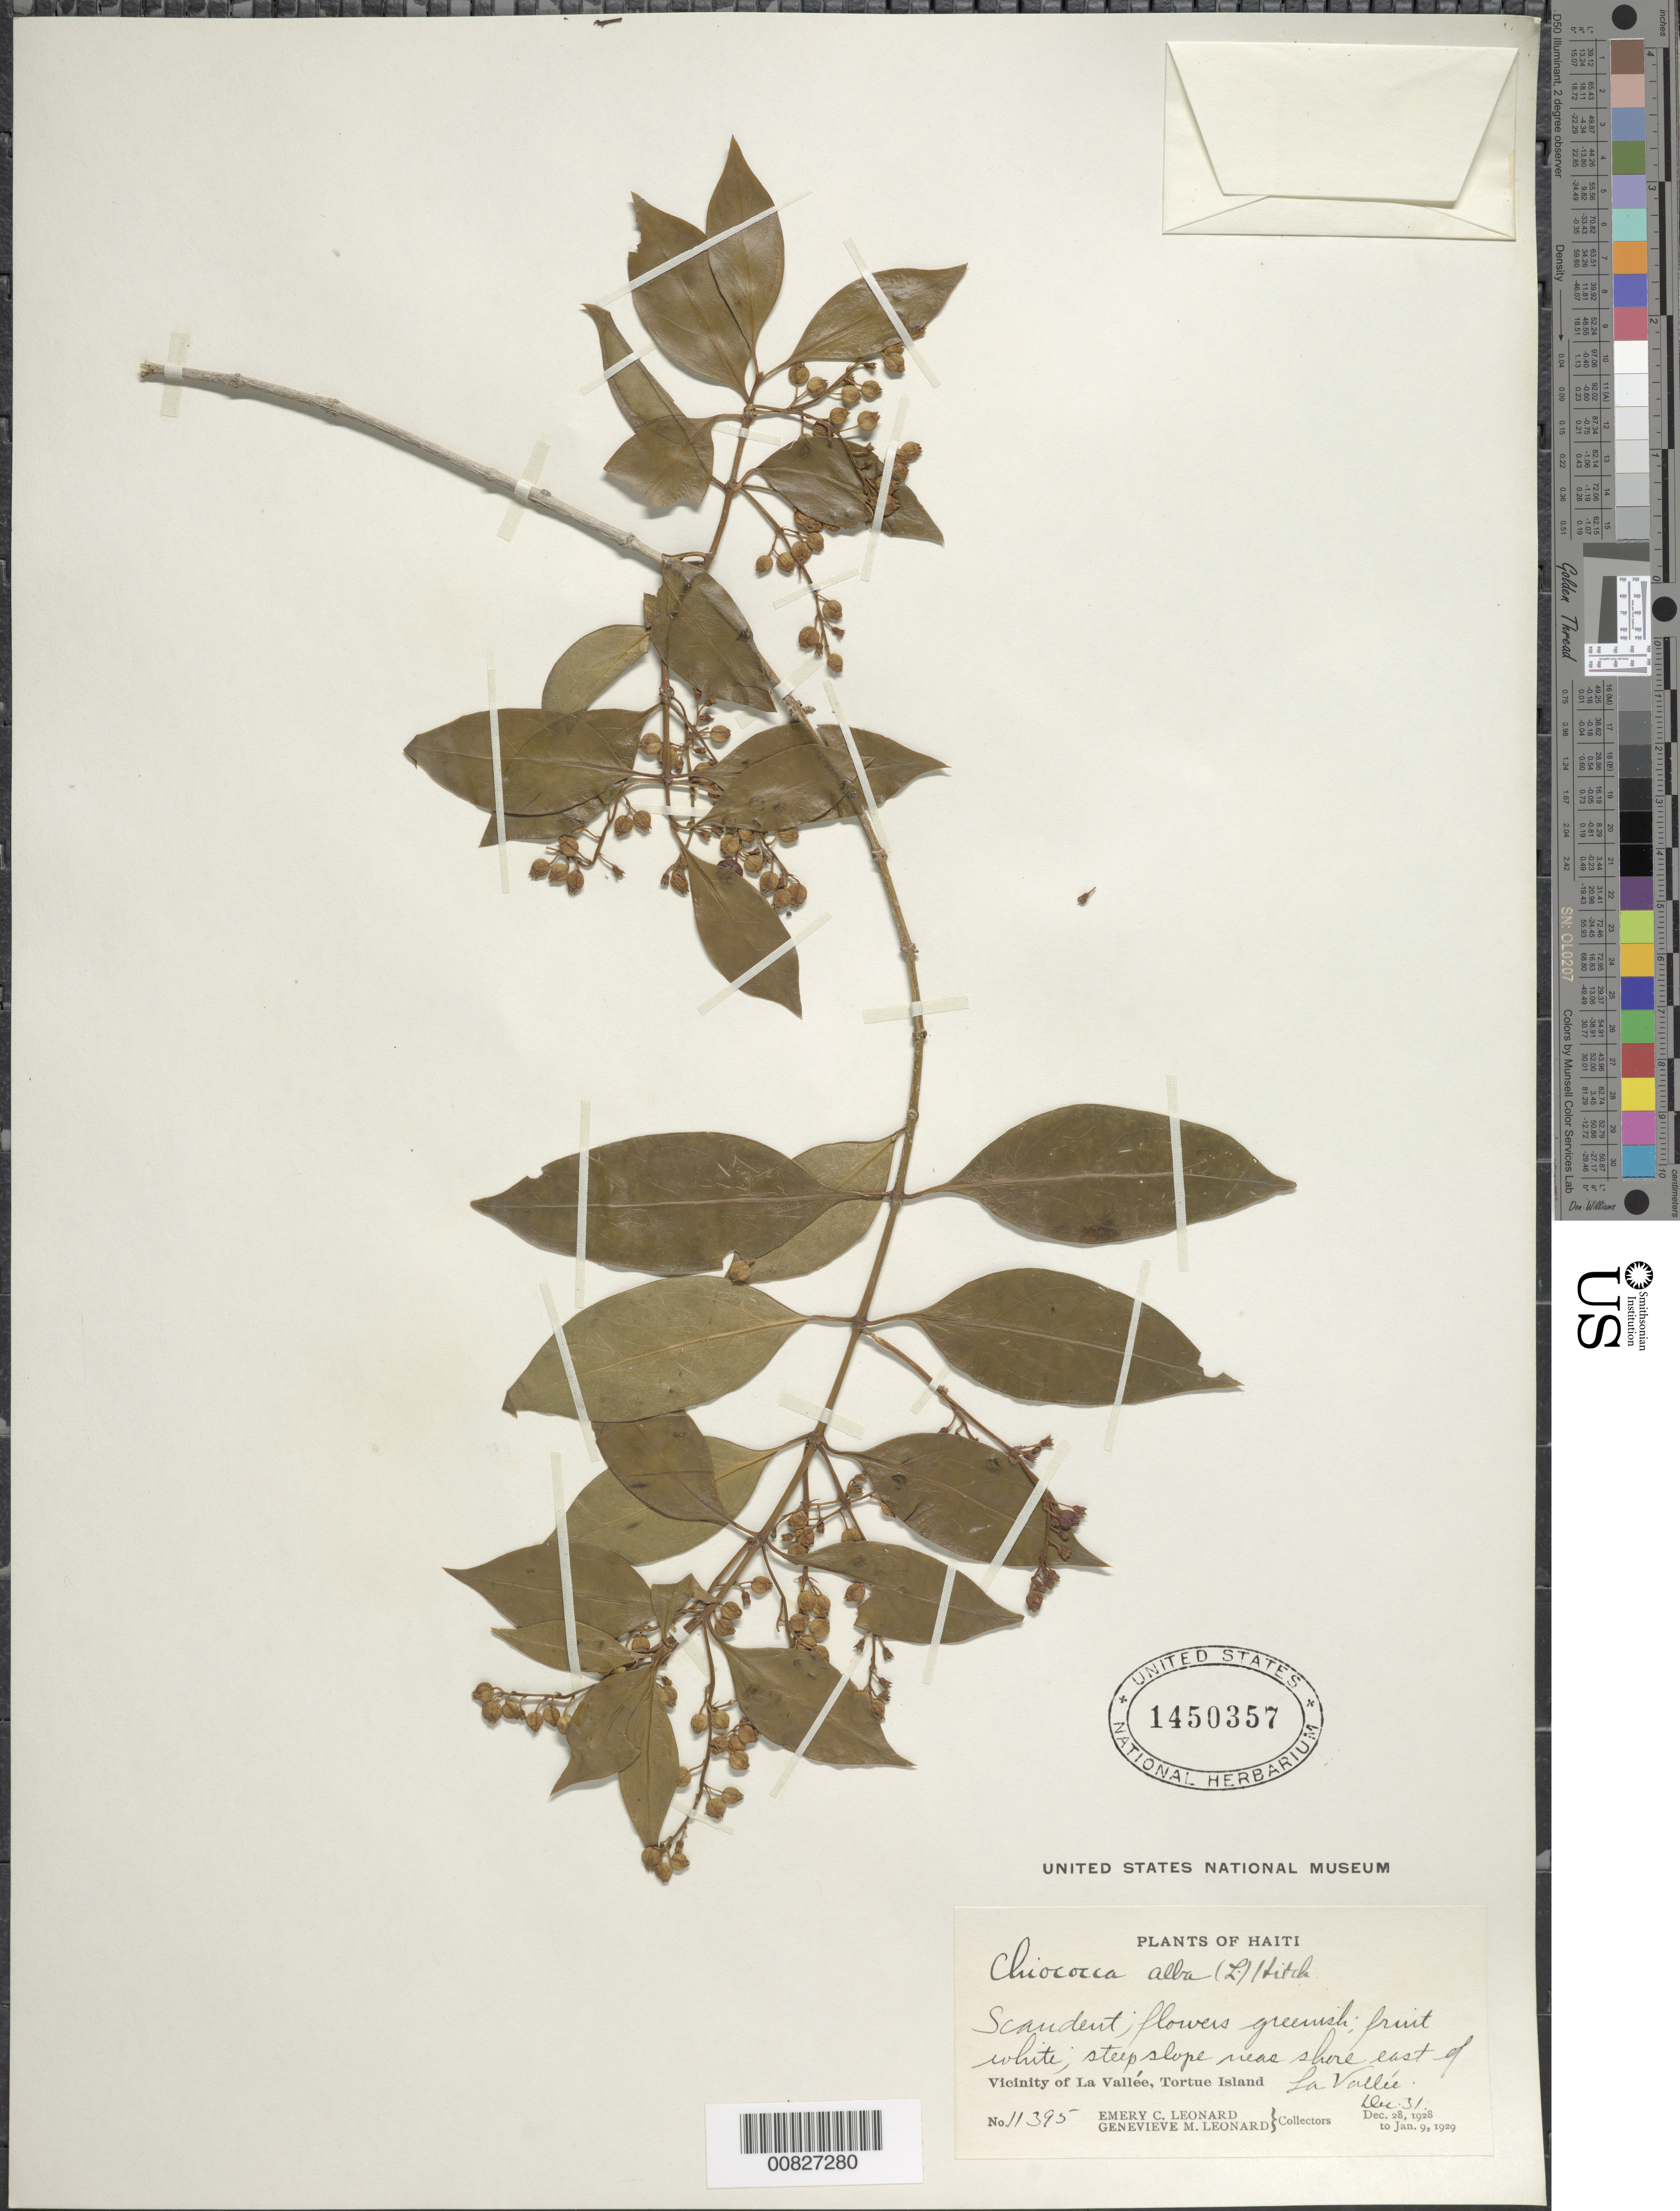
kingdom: Plantae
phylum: Tracheophyta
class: Magnoliopsida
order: Gentianales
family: Rubiaceae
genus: Chiococca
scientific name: Chiococca alba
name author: (L.) Hitchc.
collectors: E. C. Leonard & G. M. Leonard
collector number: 11395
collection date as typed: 31 Dec 1928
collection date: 1928-12-31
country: Haiti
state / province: Nord-Ouest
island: Île de la Tortue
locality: Vicinity of La Vallée, E of La Vallée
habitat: Steep slope near shore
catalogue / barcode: US 1450357